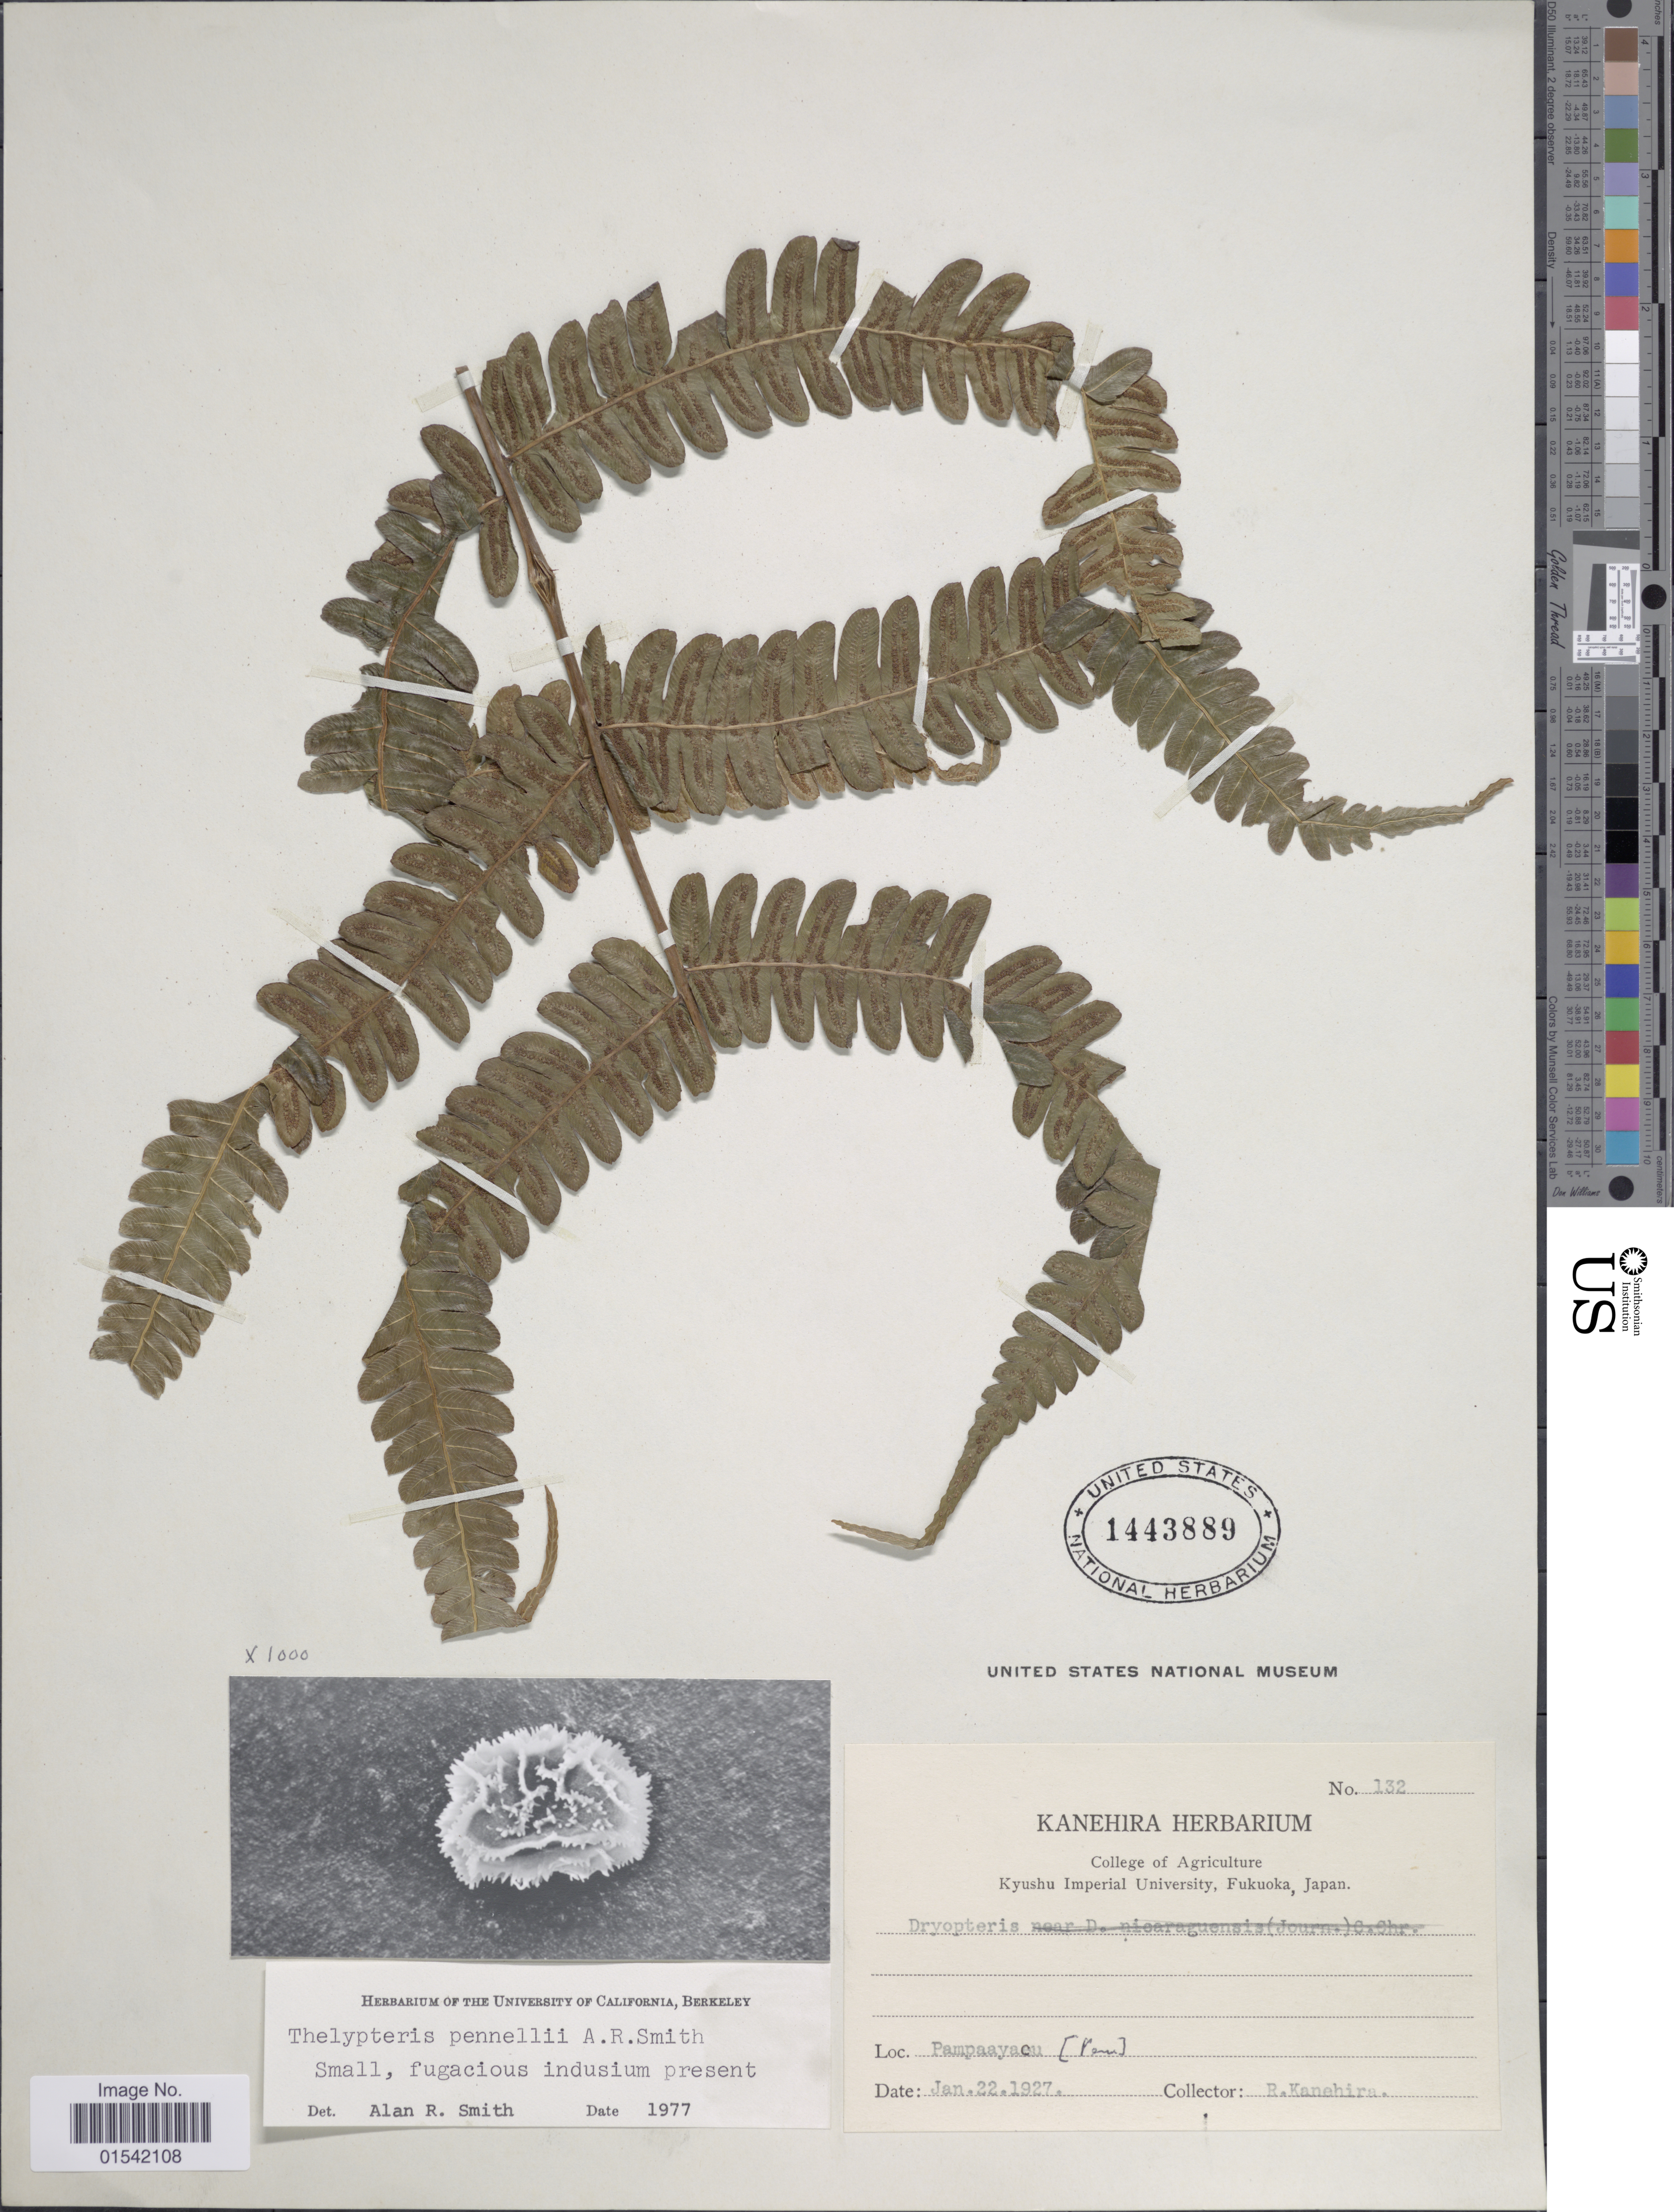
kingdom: Plantae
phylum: Tracheophyta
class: Polypodiopsida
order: Polypodiales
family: Thelypteridaceae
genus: Steiropteris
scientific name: Steiropteris pennellii (A.R. Sm.) comb. nov., ined. 2015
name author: (A.R. Sm.)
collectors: R. Kanehira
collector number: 132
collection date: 1927-01-22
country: Peru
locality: Pampaayacu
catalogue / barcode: US 1443889